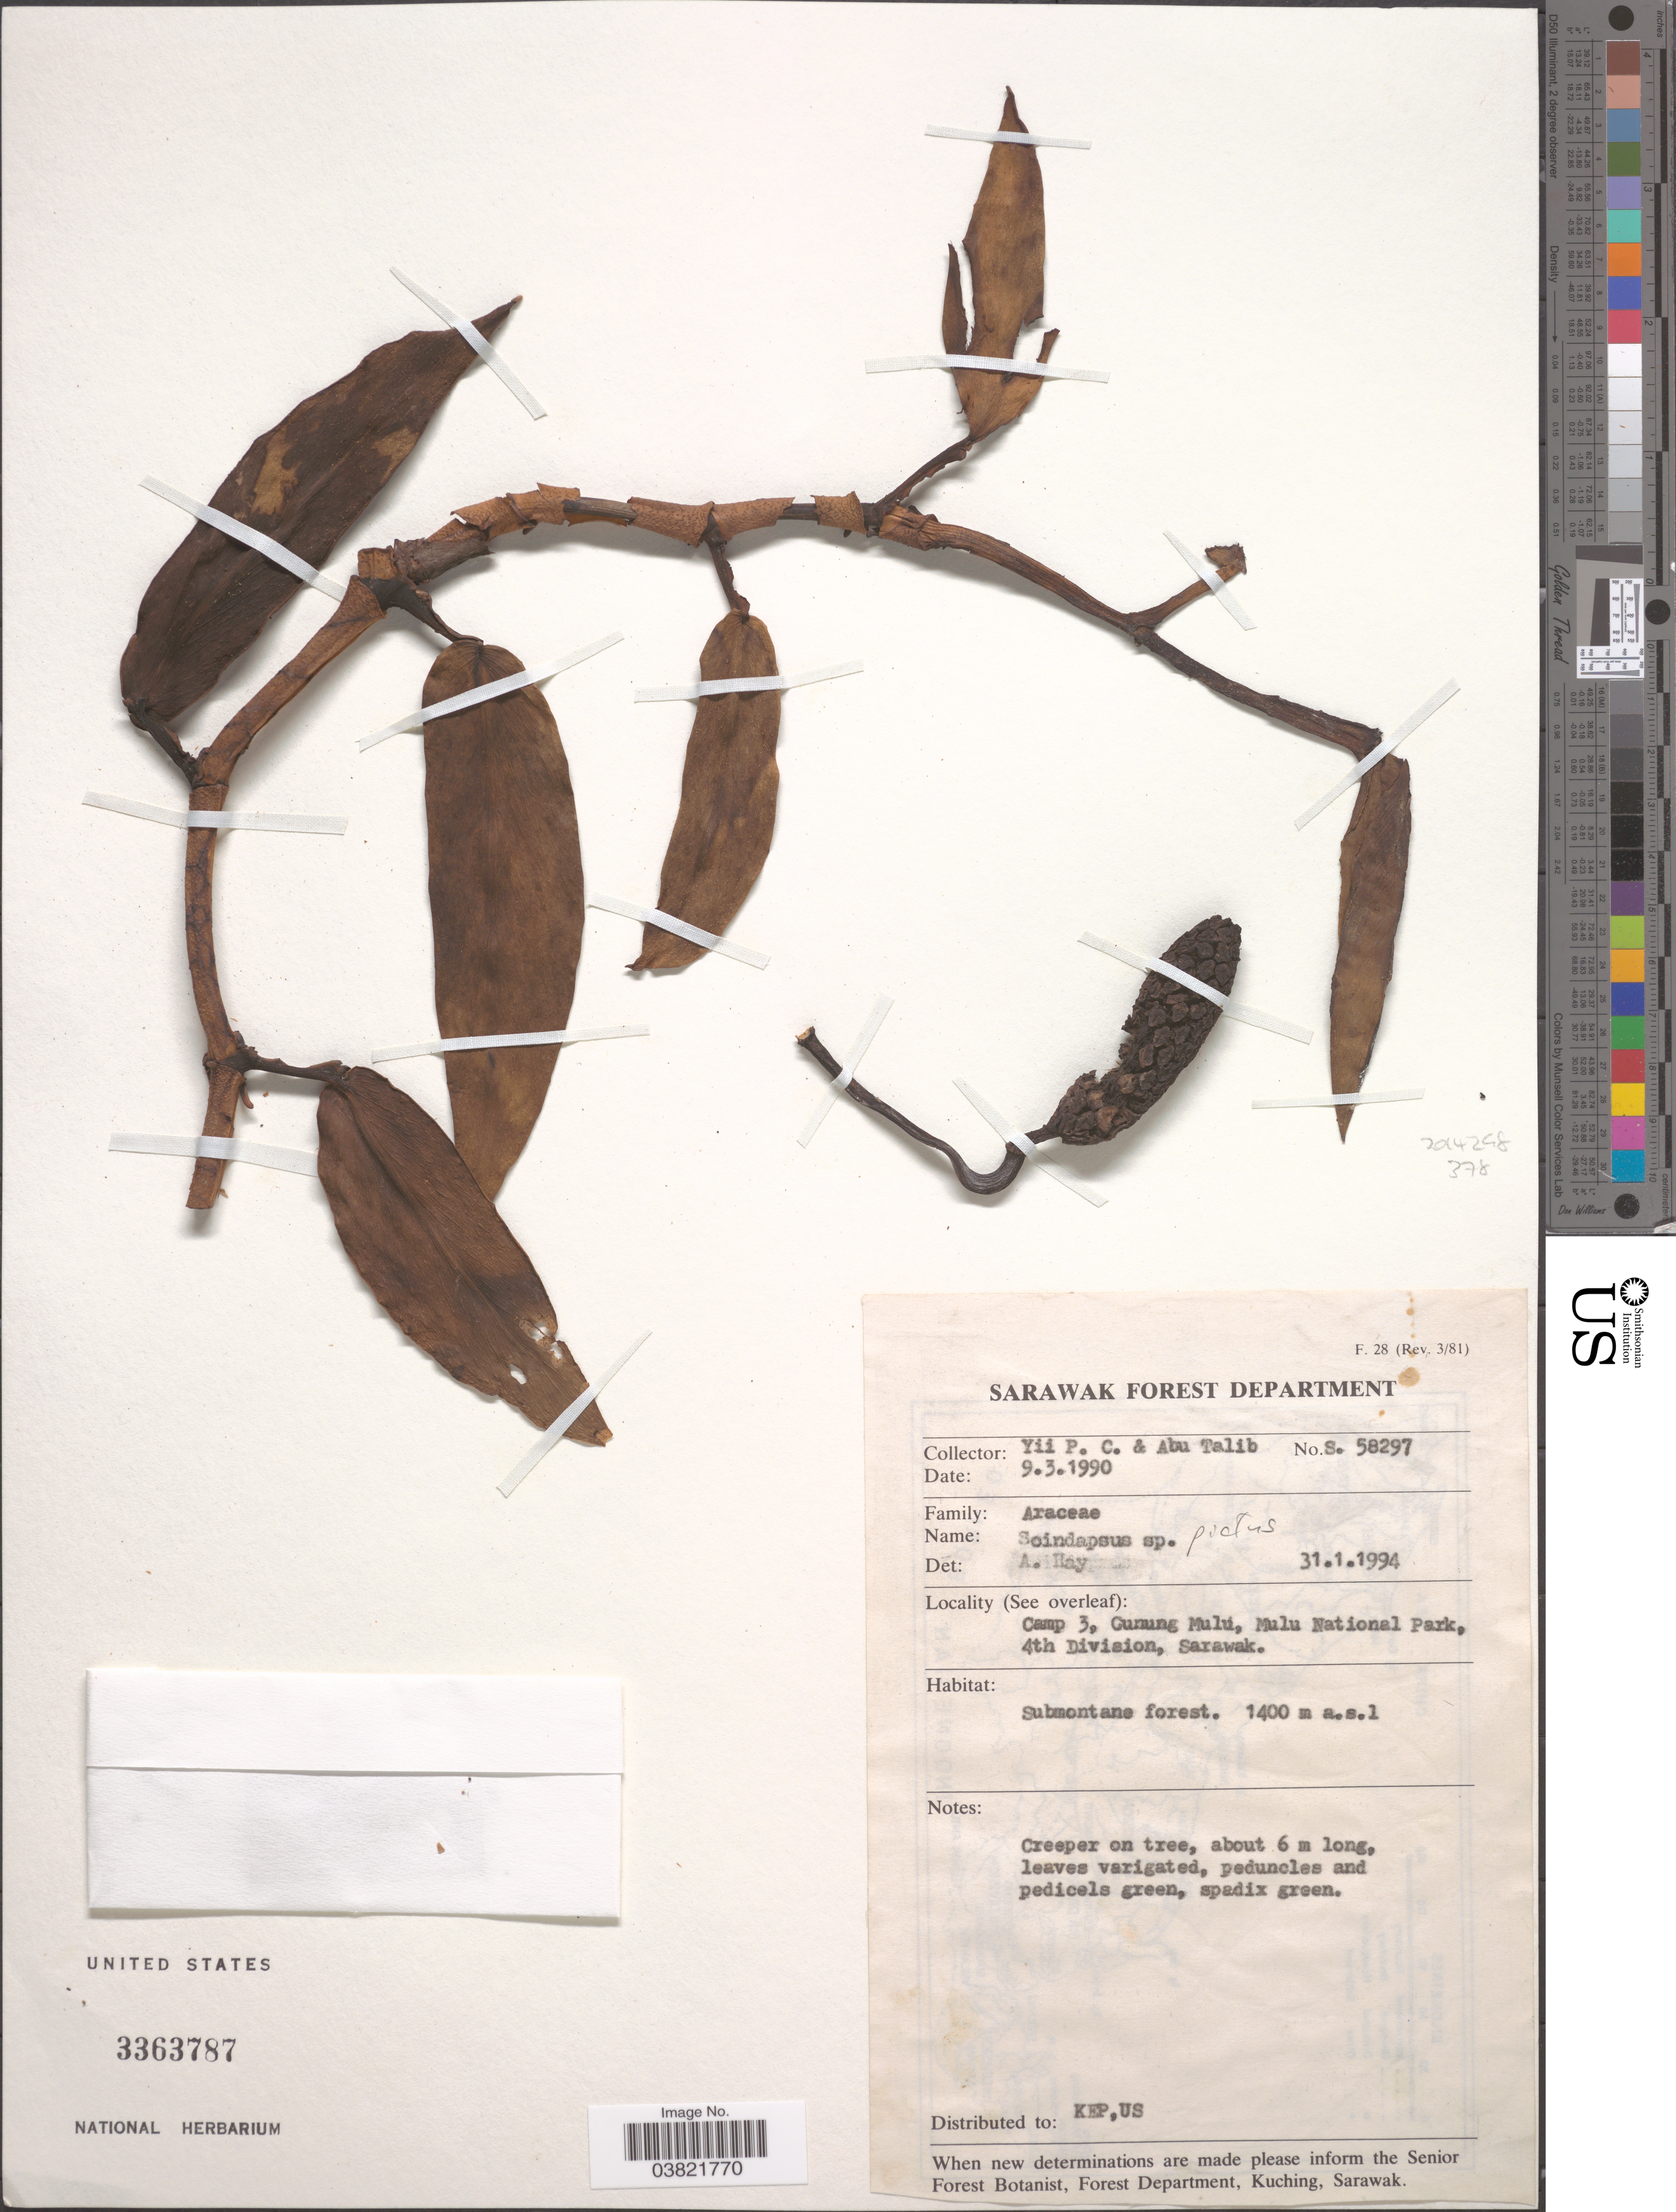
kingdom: Plantae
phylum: Tracheophyta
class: Liliopsida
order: Alismatales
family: Araceae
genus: Scindapsus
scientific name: Scindapsus pictus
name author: Hassk.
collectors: P. Yii & A. Talib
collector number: S58297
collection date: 1990-03-09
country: Malaysia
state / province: Sarawak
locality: Camp 3, Gunung Mulu, Mulu National Park, 4th Division.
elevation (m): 1400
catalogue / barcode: US 3363787